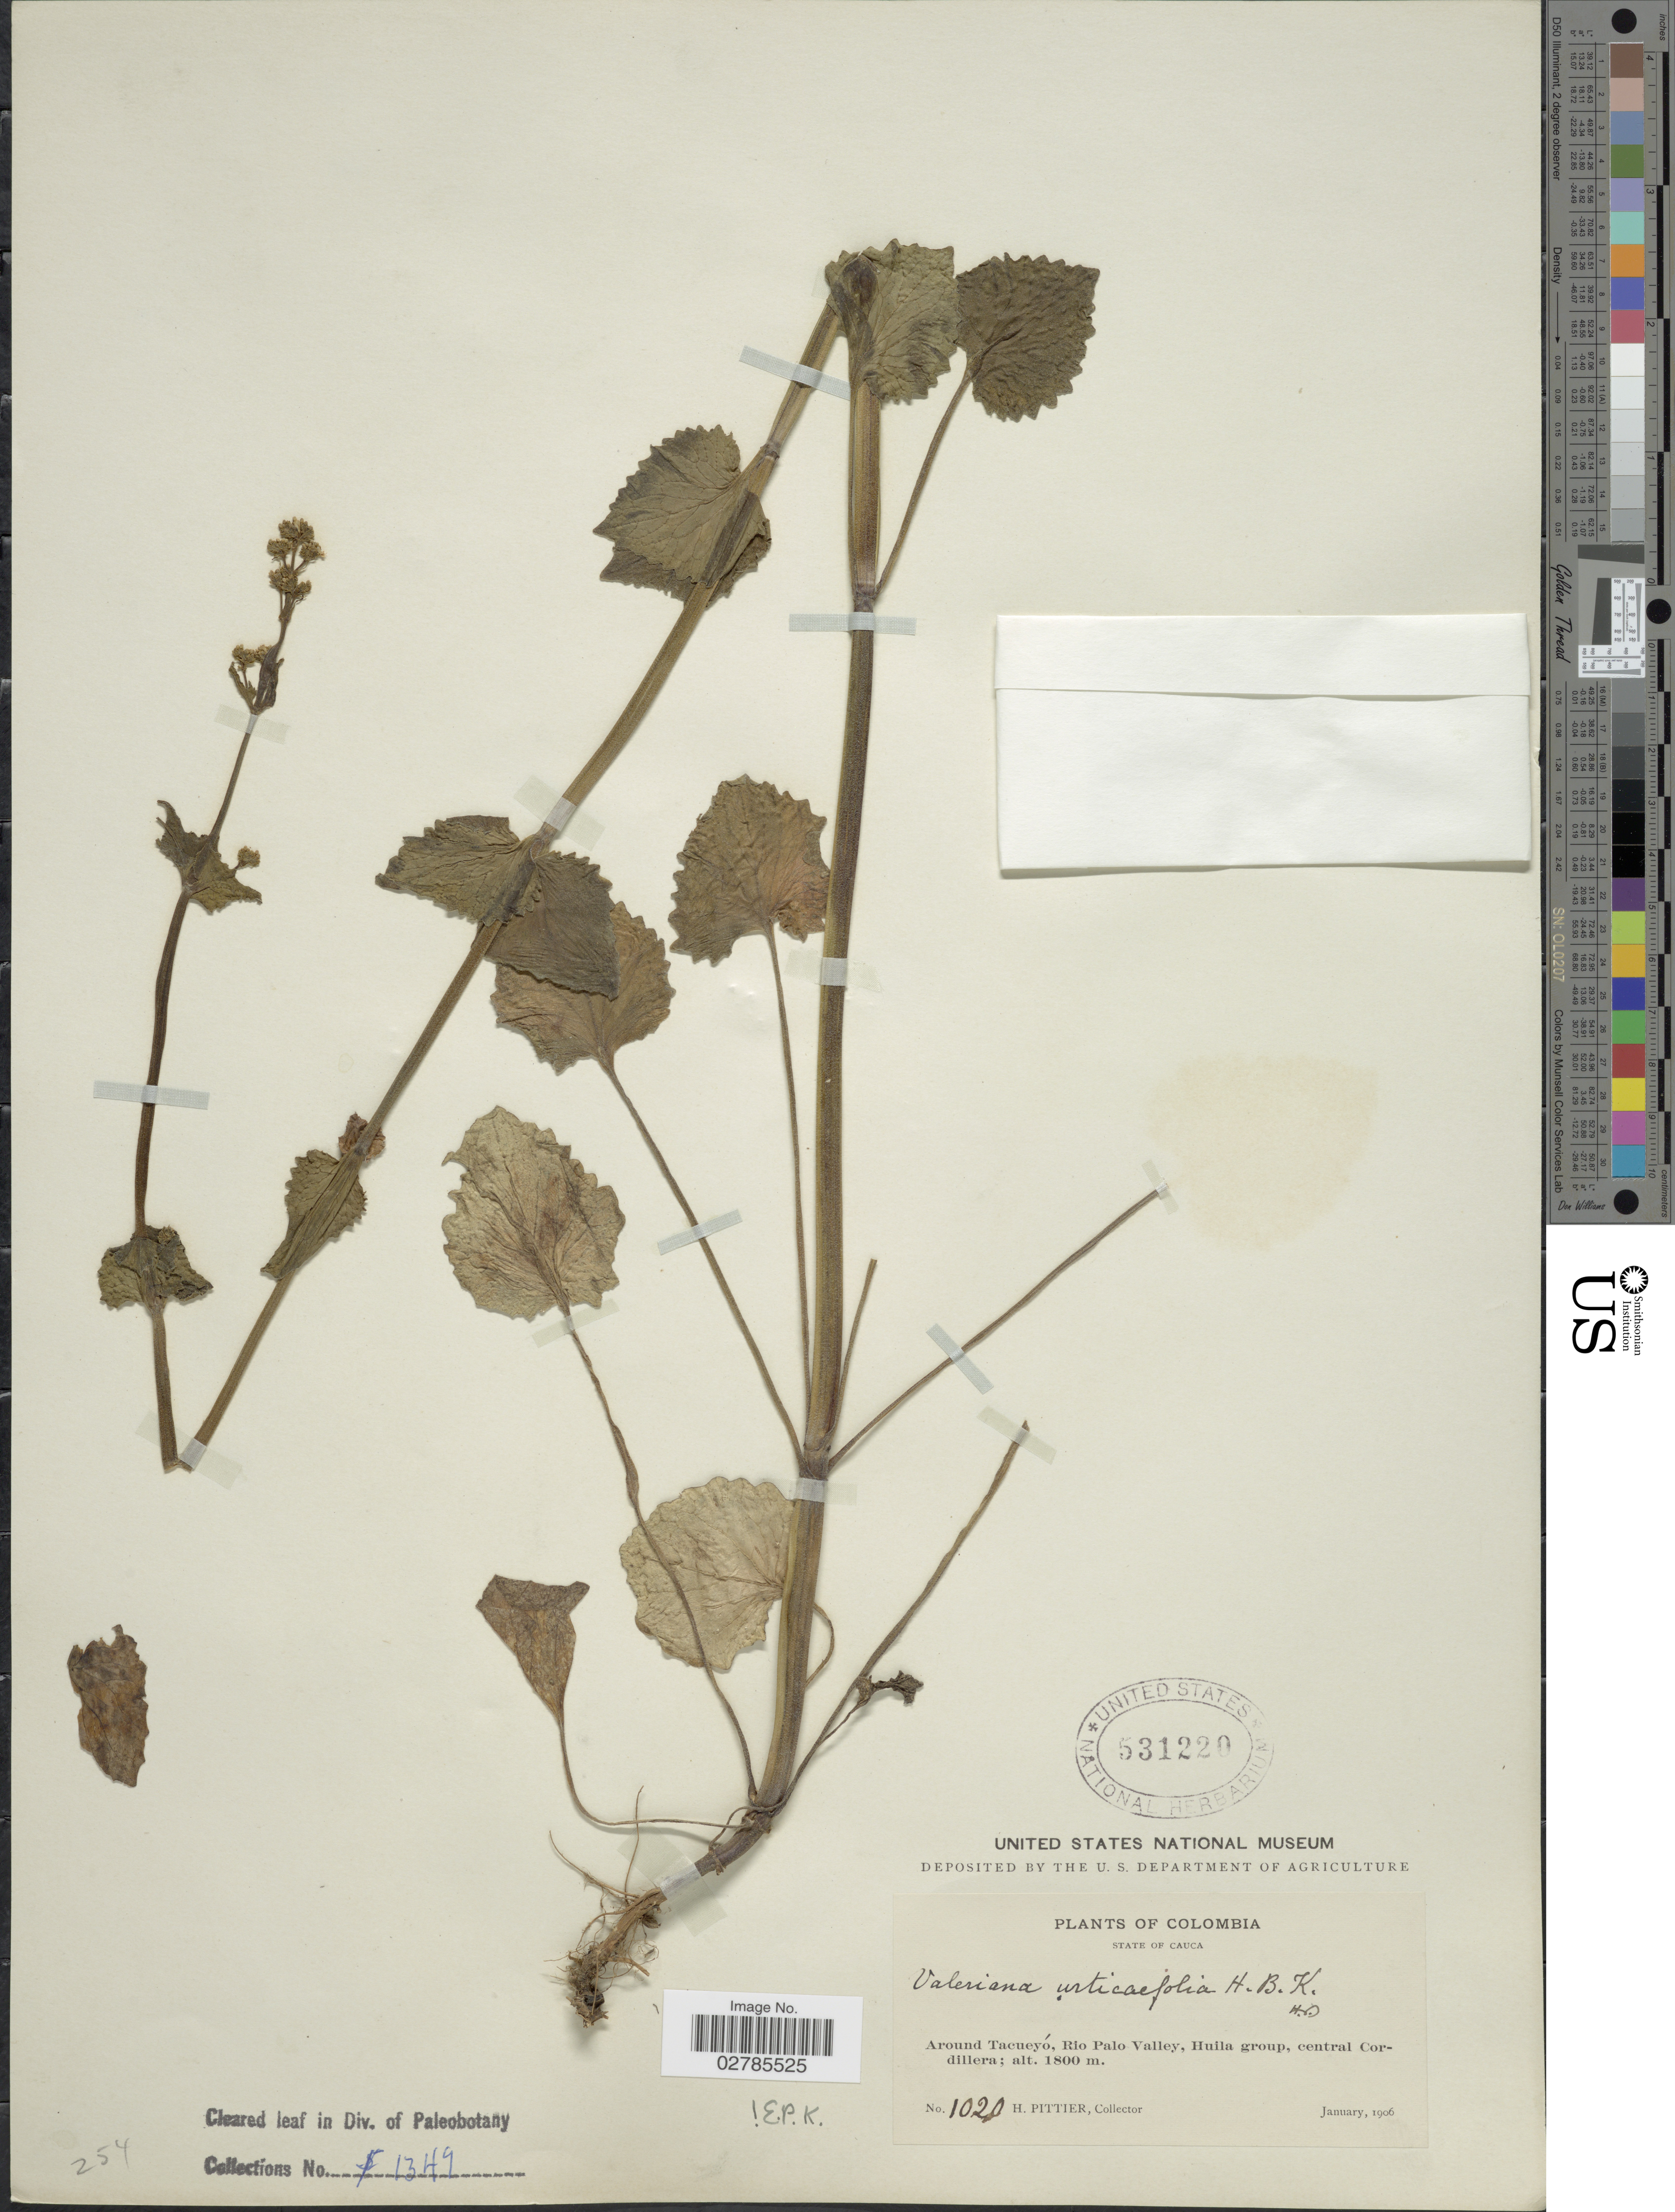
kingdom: Plantae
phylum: Tracheophyta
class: Magnoliopsida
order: Dipsacales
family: Caprifoliaceae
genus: Valeriana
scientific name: Valeriana urticaefolia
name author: Kunth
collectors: H. F. Pittier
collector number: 1020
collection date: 1906-01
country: Colombia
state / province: Cauca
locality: State of Cauca. Around Tacueyó, Rio Palo Valley, Huila group, central Cordillera.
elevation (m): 1800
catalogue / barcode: US 531220